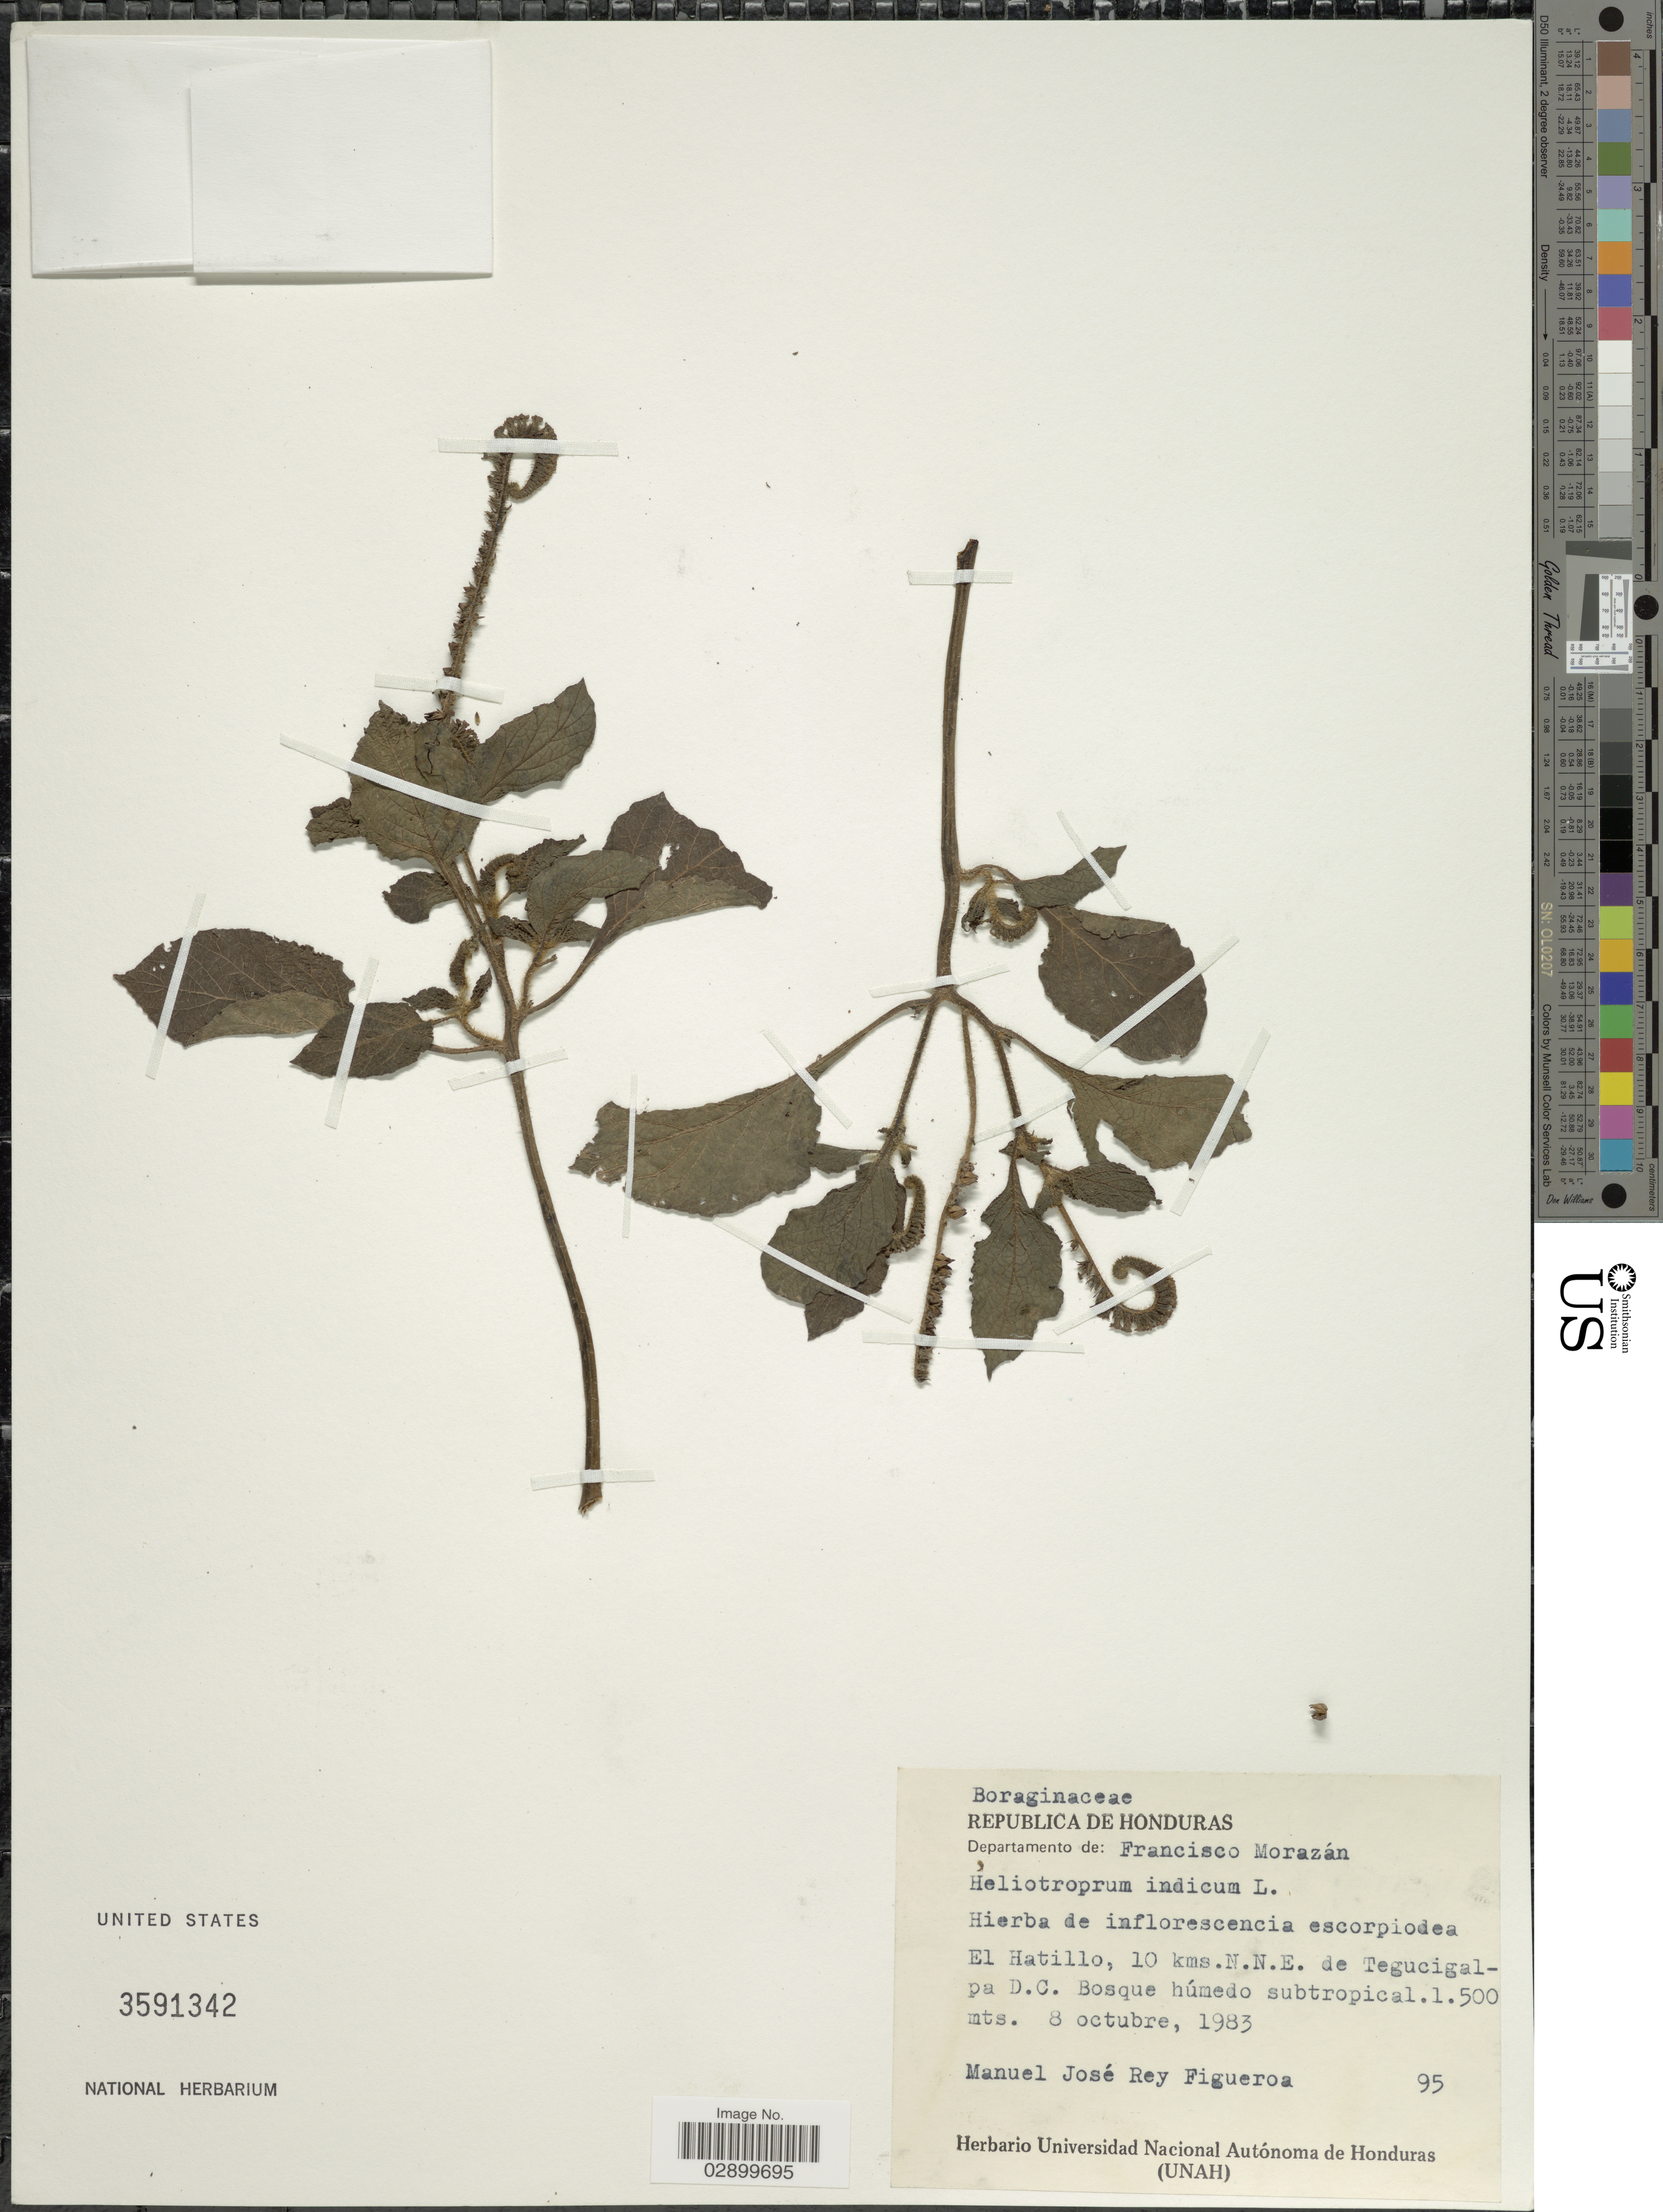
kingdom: Plantae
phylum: Tracheophyta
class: Magnoliopsida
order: Boraginales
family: Heliotropiaceae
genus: Heliotropium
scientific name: Heliotropium indicum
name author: L.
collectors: M. Figueroa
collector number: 95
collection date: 1983-10-08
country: Honduras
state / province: Fco. Morazán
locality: Departamento de: Francisco Morazán, El Hatillo, 10 kms. N.N.E. de Tegucigalpa D.C. Bosque húmedo subtropical.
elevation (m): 1500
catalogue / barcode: US 3591342